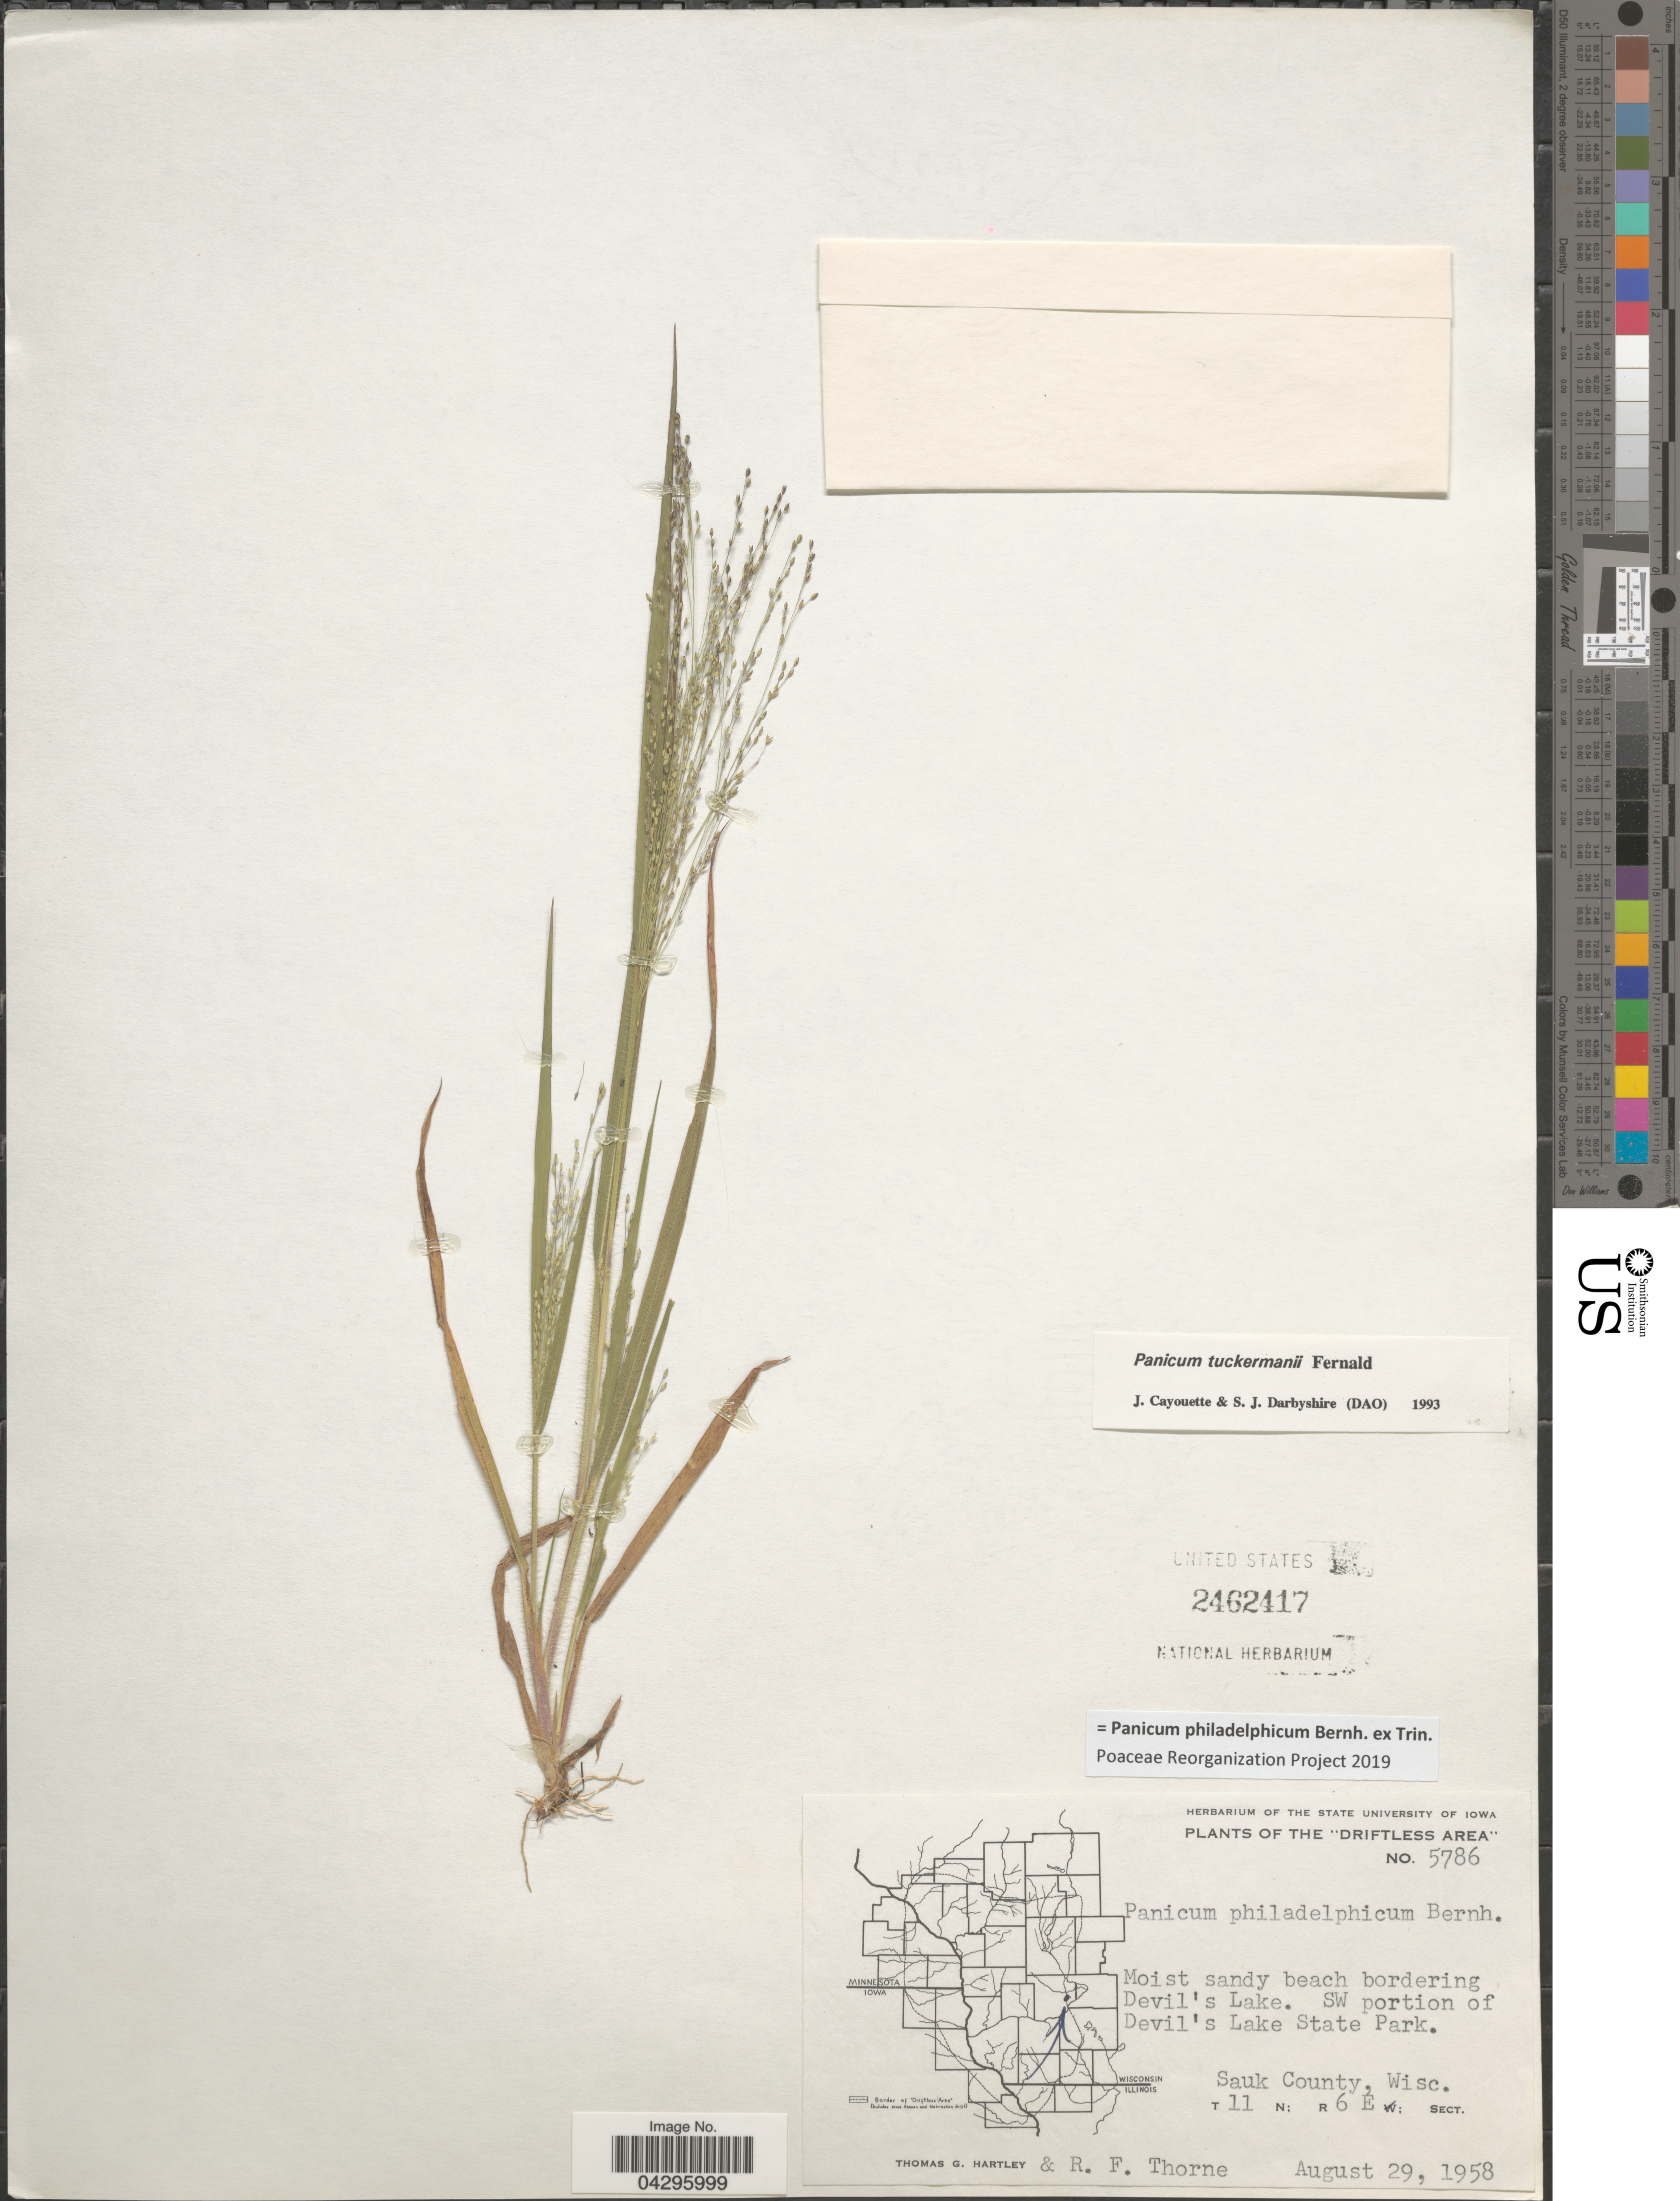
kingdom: Plantae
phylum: Tracheophyta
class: Liliopsida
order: Poales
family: Poaceae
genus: Panicum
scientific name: Panicum philadelphicum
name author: Bernh. ex Trin.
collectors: T. G. Hartley & R. Thorne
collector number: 5786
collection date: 1958-08-29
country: United States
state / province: Wisconsin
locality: Driftless Area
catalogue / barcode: US 2462417